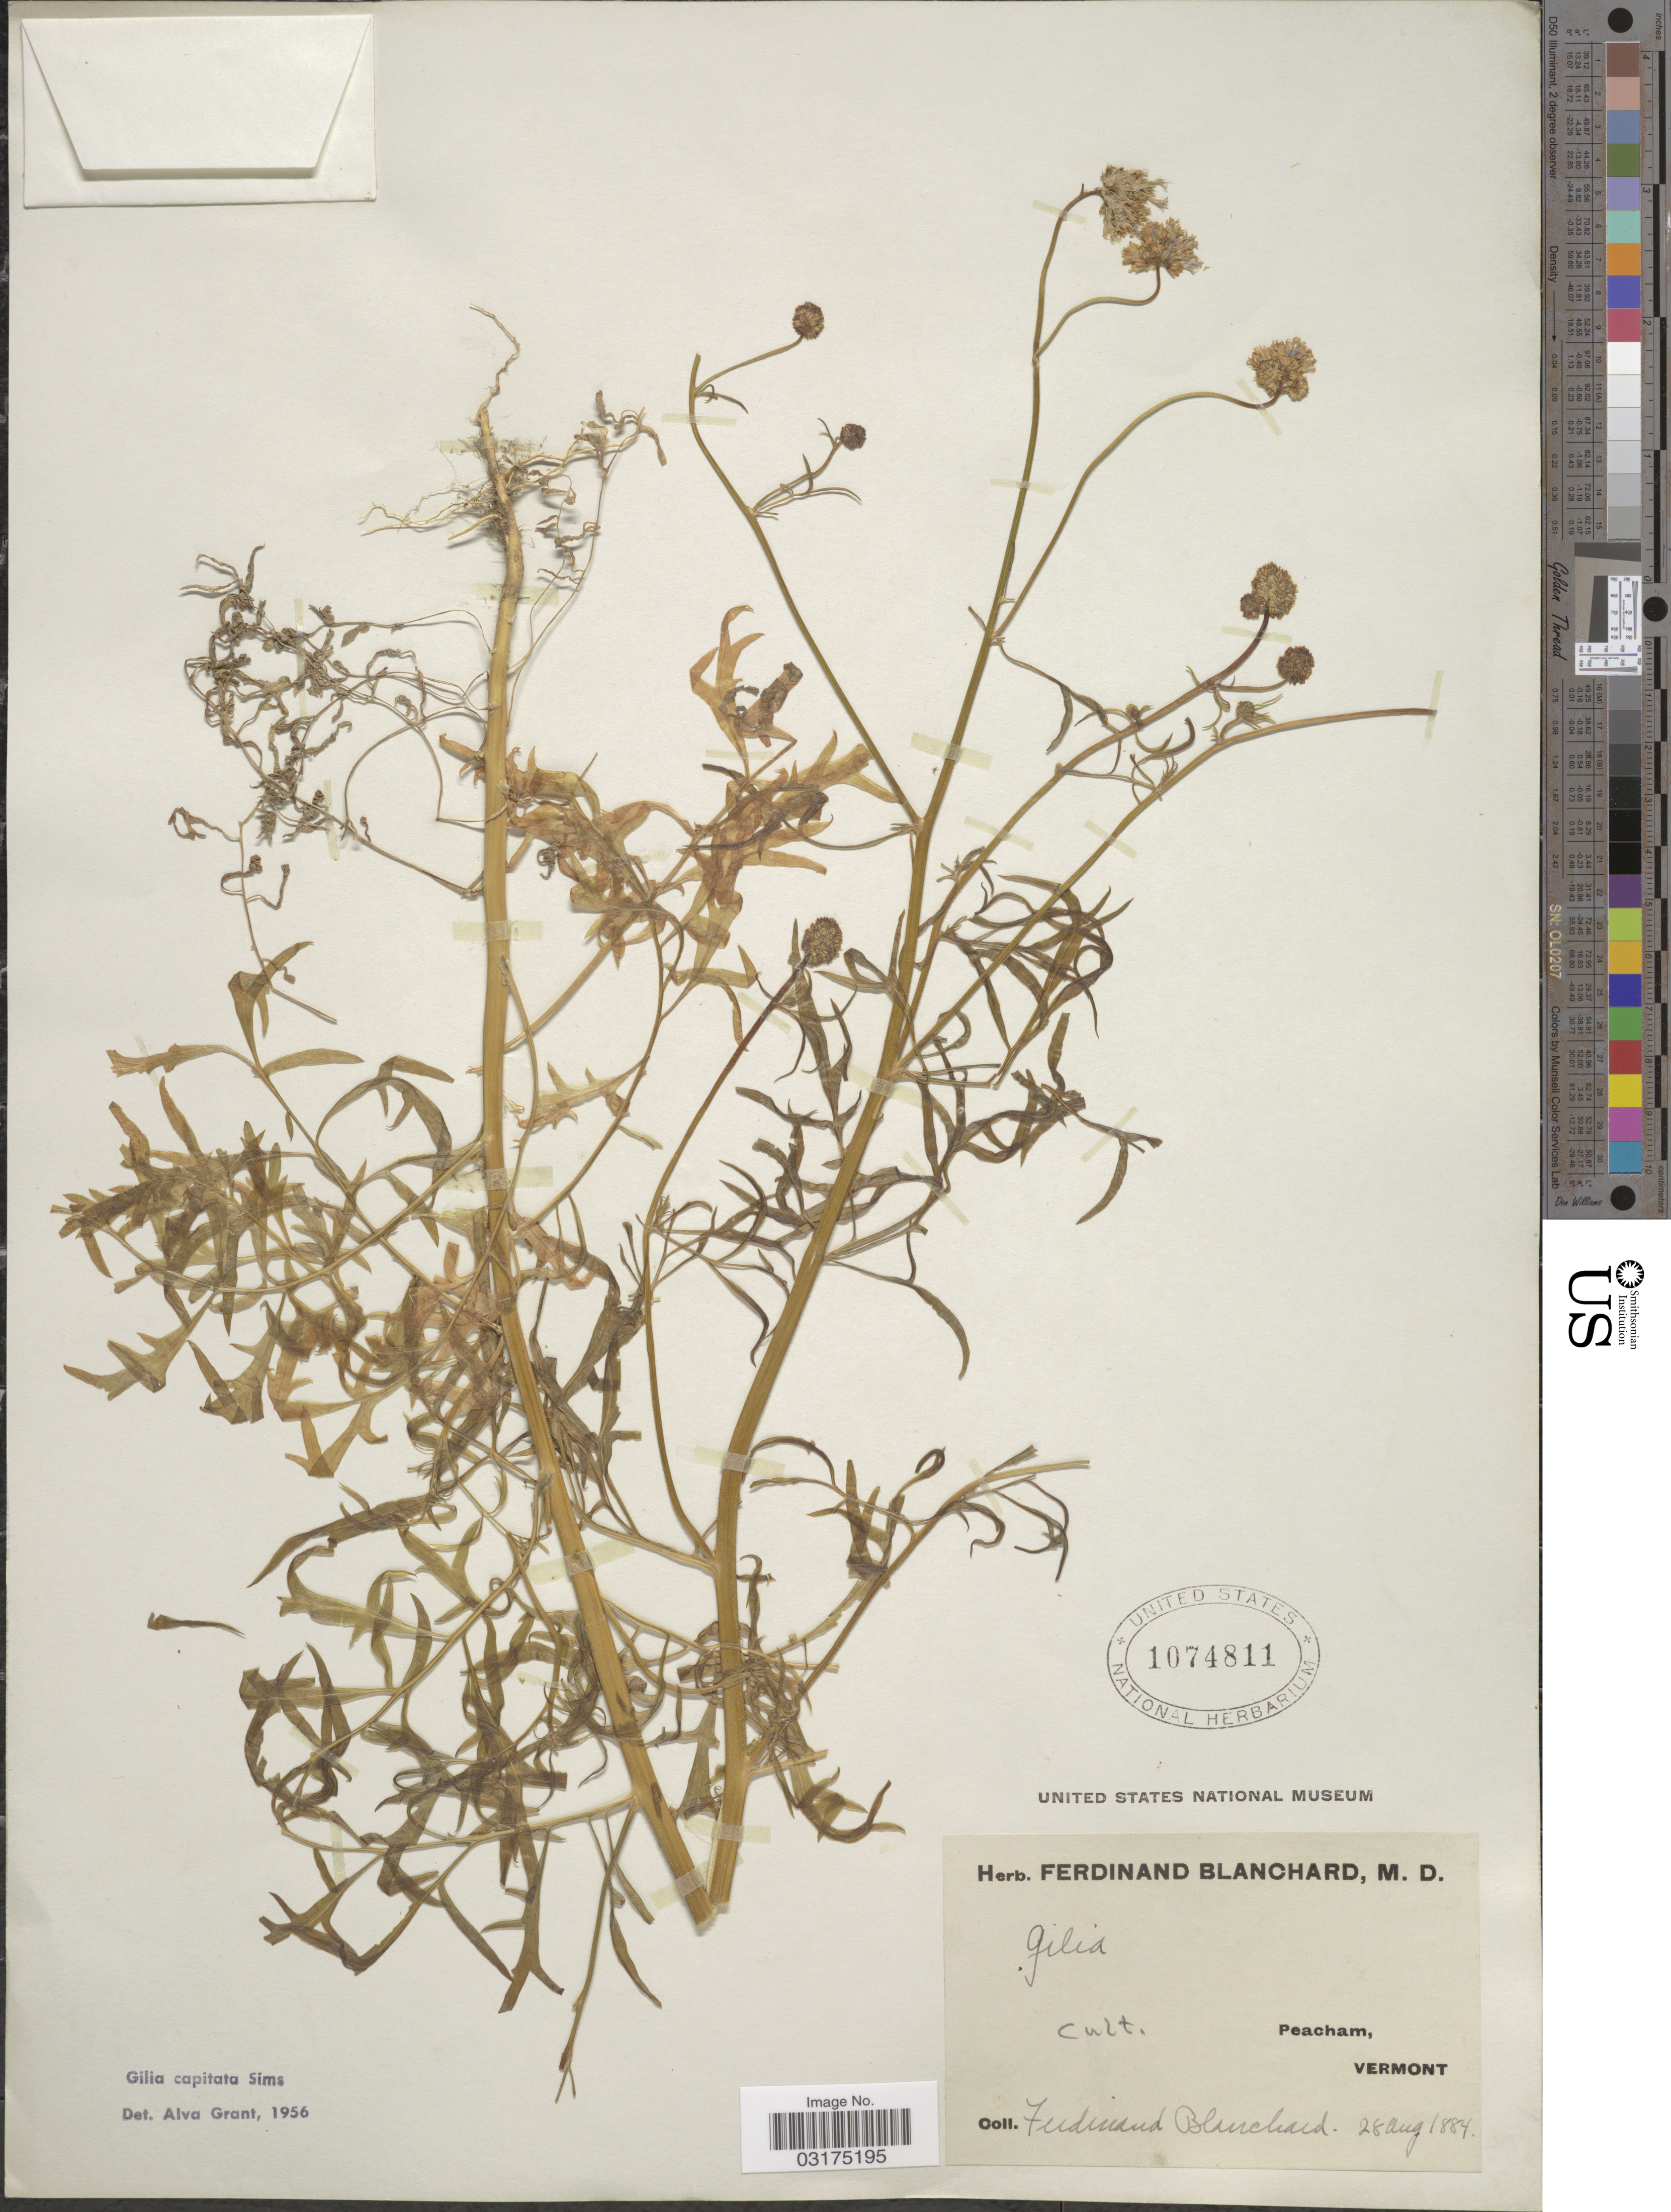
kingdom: Plantae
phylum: Tracheophyta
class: Magnoliopsida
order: Ericales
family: Polemoniaceae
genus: Gilia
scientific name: Gilia capitata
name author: Sims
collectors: F. Blanchard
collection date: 1884-08-28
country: United States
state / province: Vermont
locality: Peacham.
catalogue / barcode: US 1074811